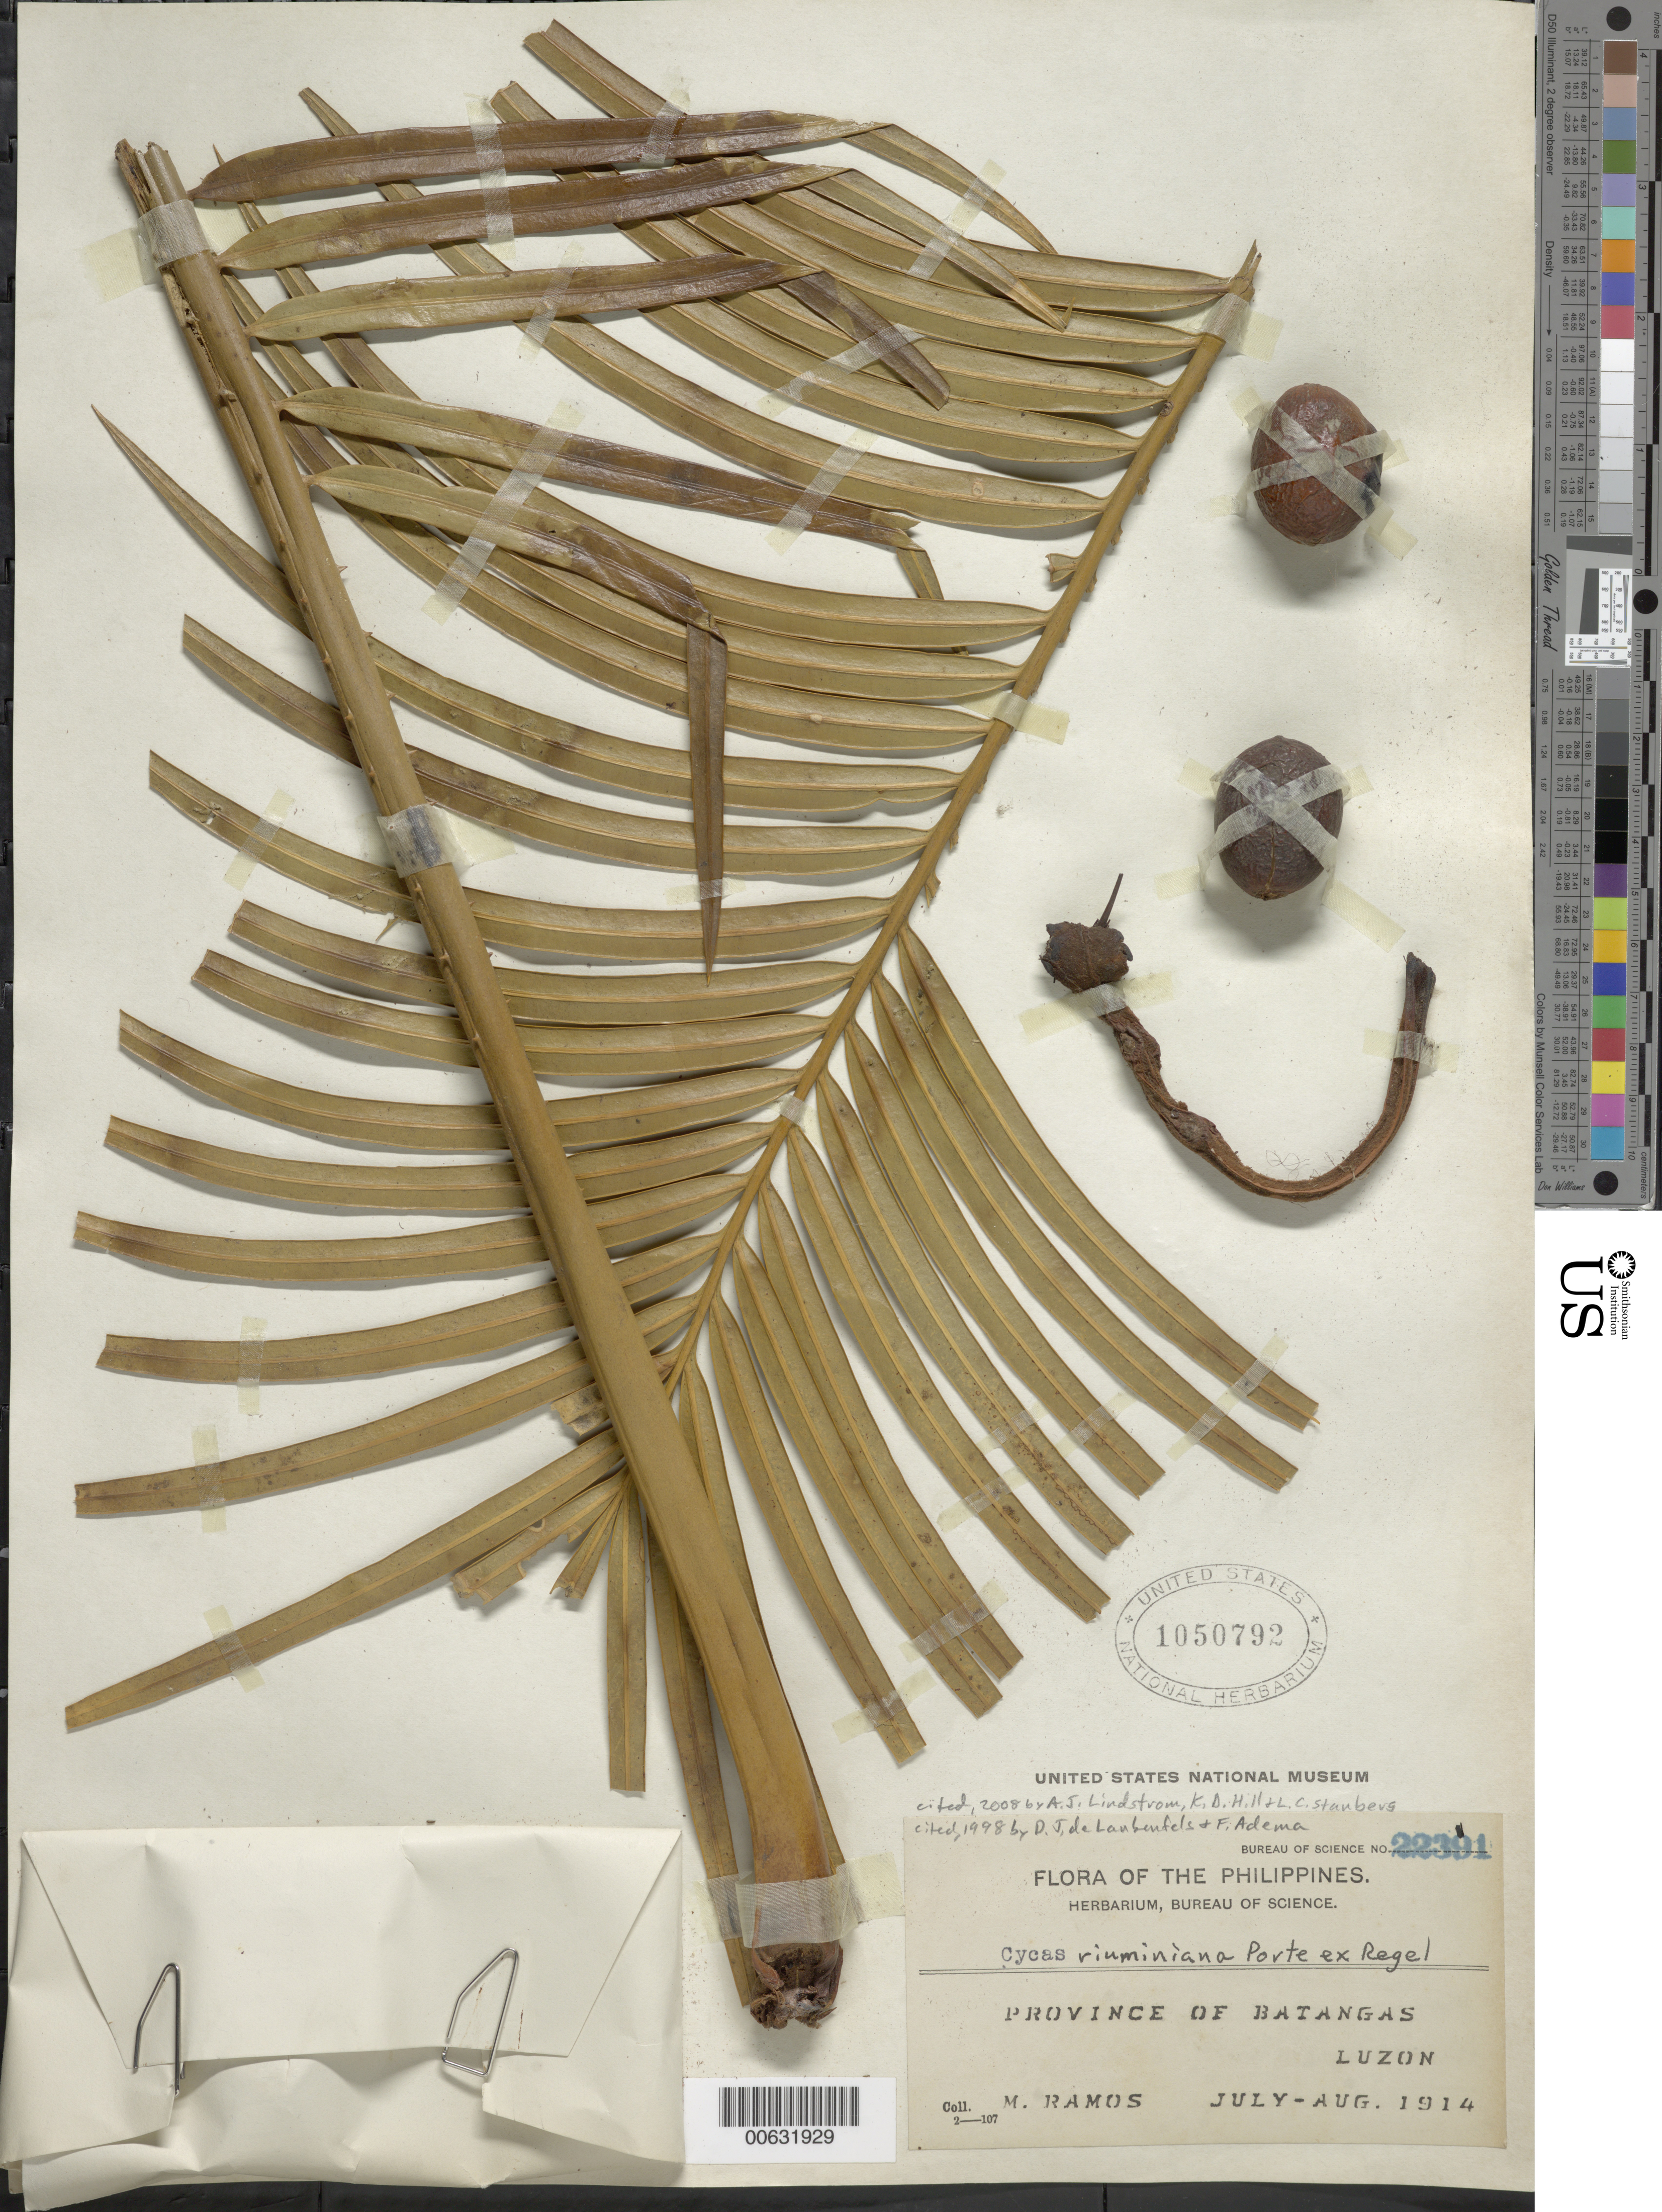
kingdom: Plantae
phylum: Tracheophyta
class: Cycadopsida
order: Cycadales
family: Cycadaceae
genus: Cycas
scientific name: Cycas riuminiana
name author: Regal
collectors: M. Ramos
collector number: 22391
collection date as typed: Jul 1914 to -- Aug 1914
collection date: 1914-07/1914-08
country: Philippines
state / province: Calabarzon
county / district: Batangas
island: Luzon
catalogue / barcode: US 1050792